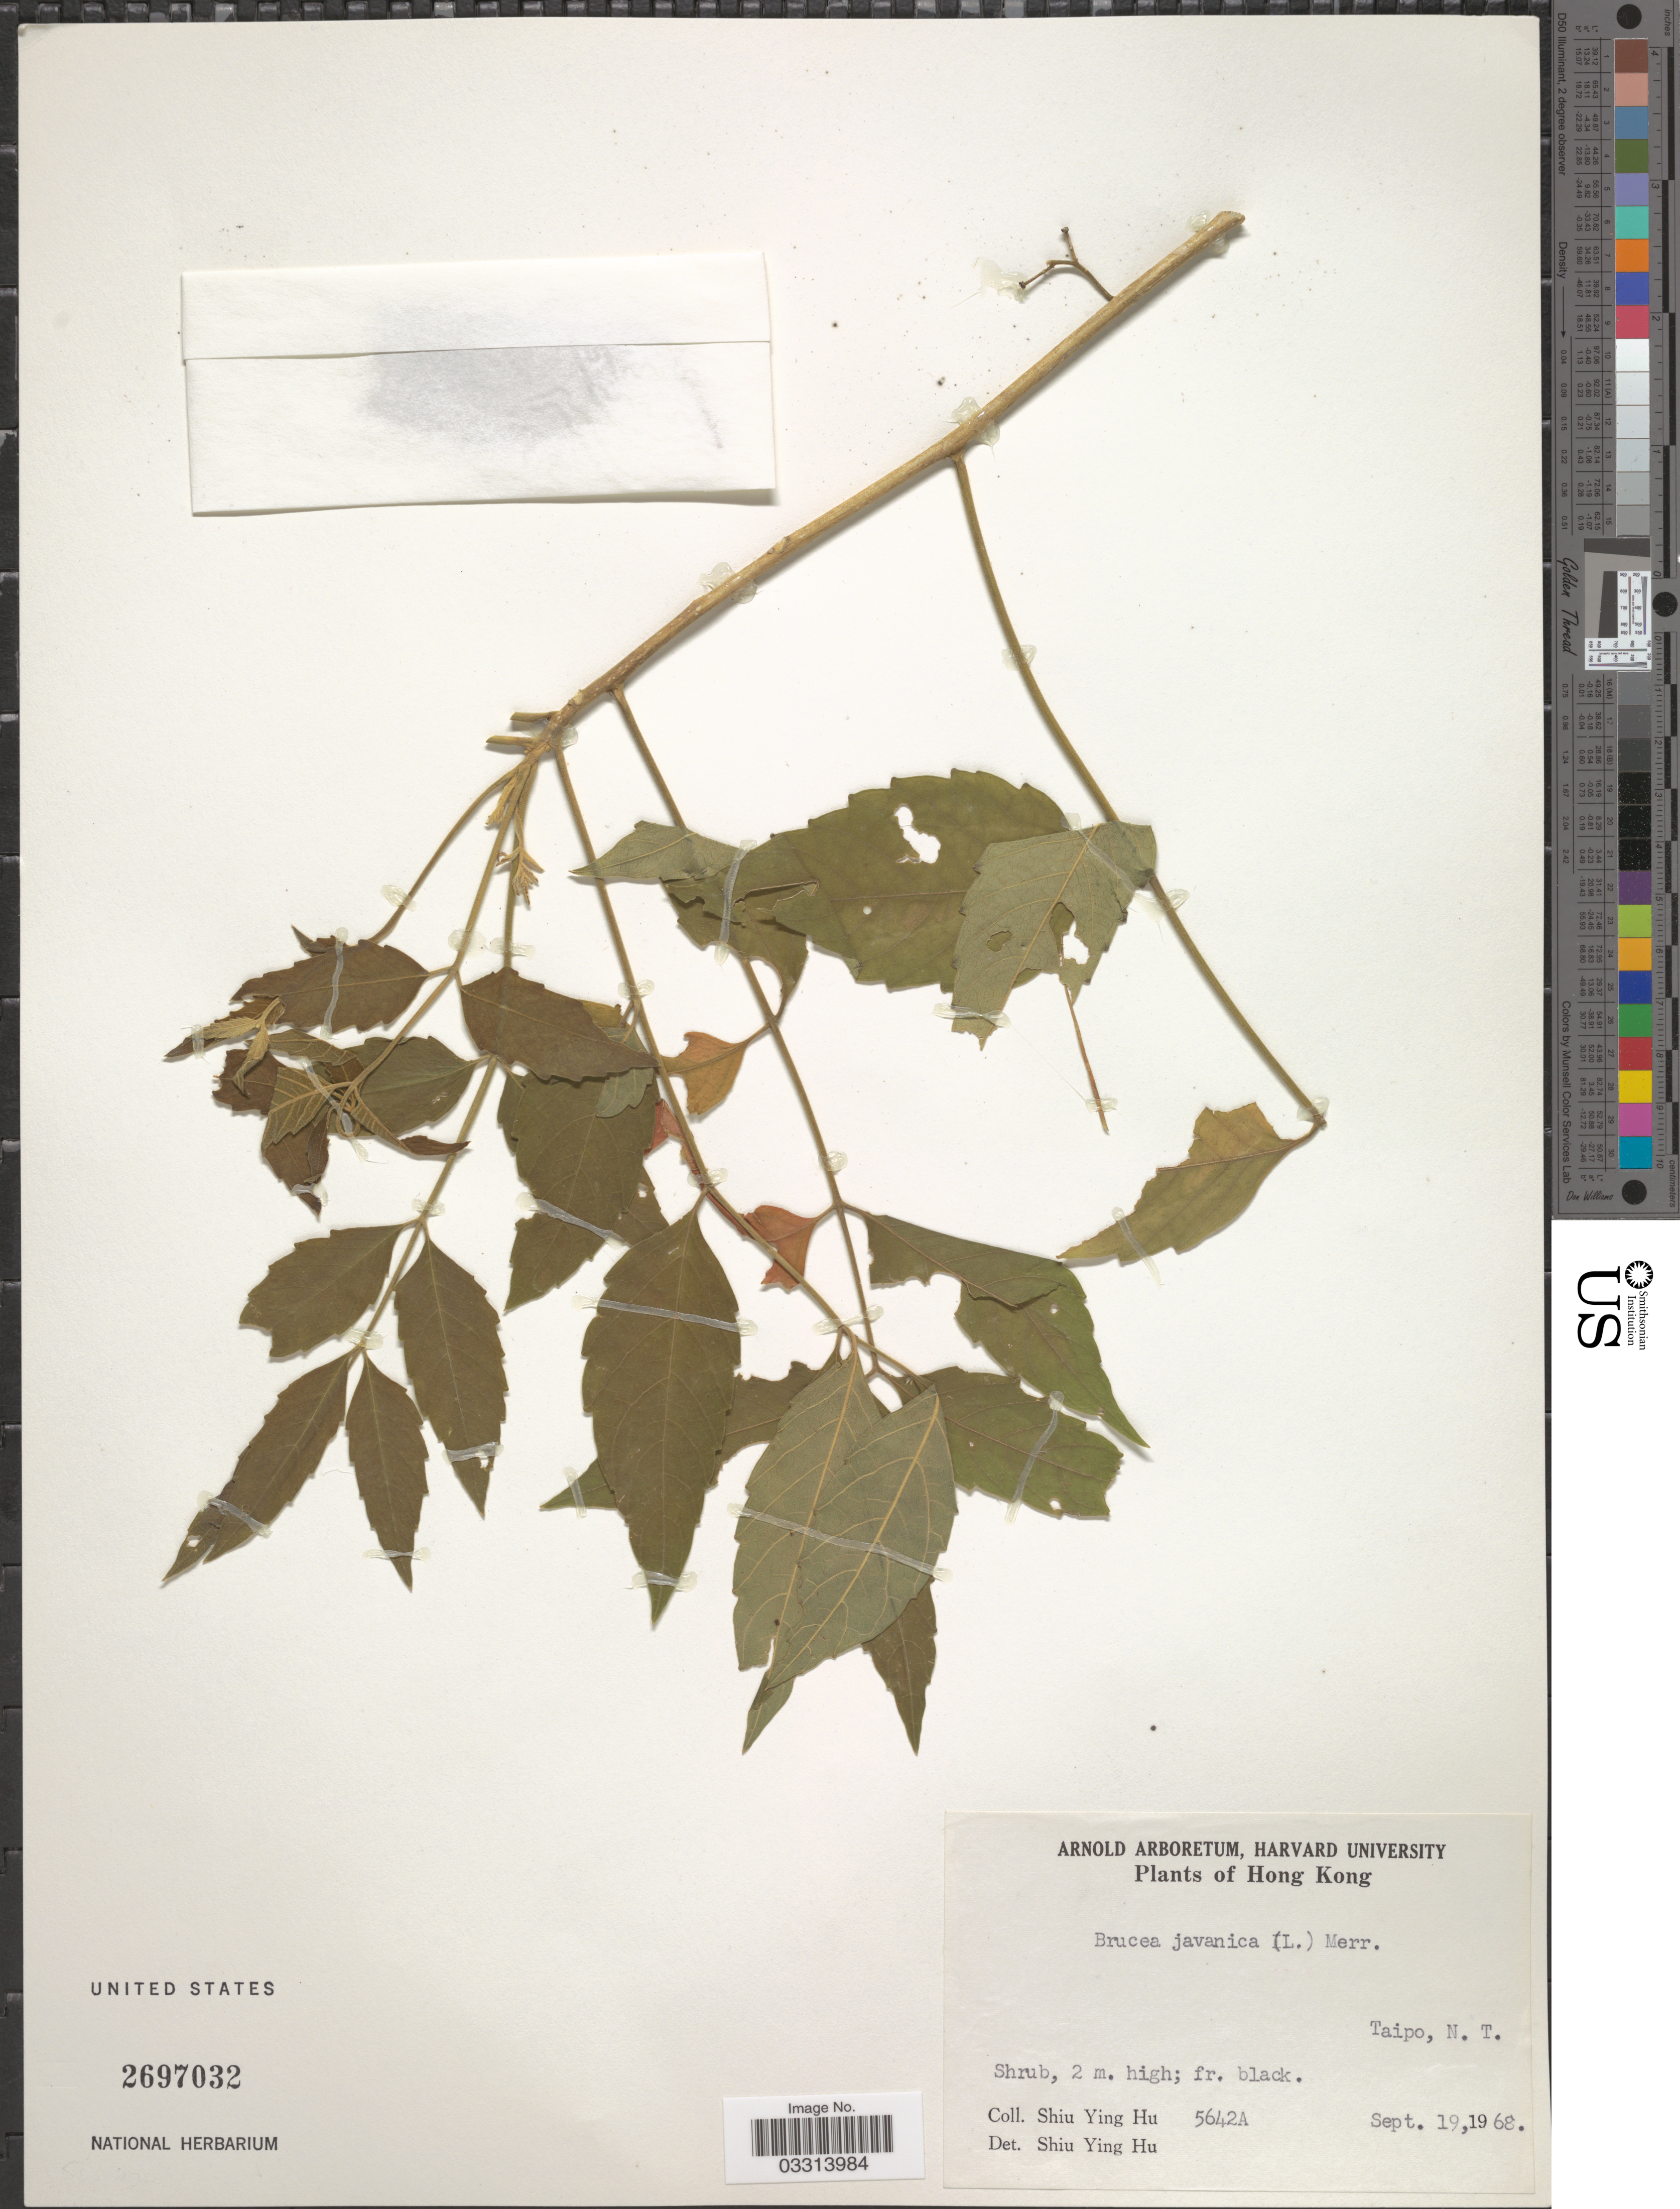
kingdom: Plantae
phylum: Tracheophyta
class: Magnoliopsida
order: Sapindales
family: Simaroubaceae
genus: Brucea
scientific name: Brucea javanica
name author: (L.) Merr.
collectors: S. Y. Hu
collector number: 5642A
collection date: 1968-09-19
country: China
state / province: Hong Kong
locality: Taipo, N. T.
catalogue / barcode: US 2697032